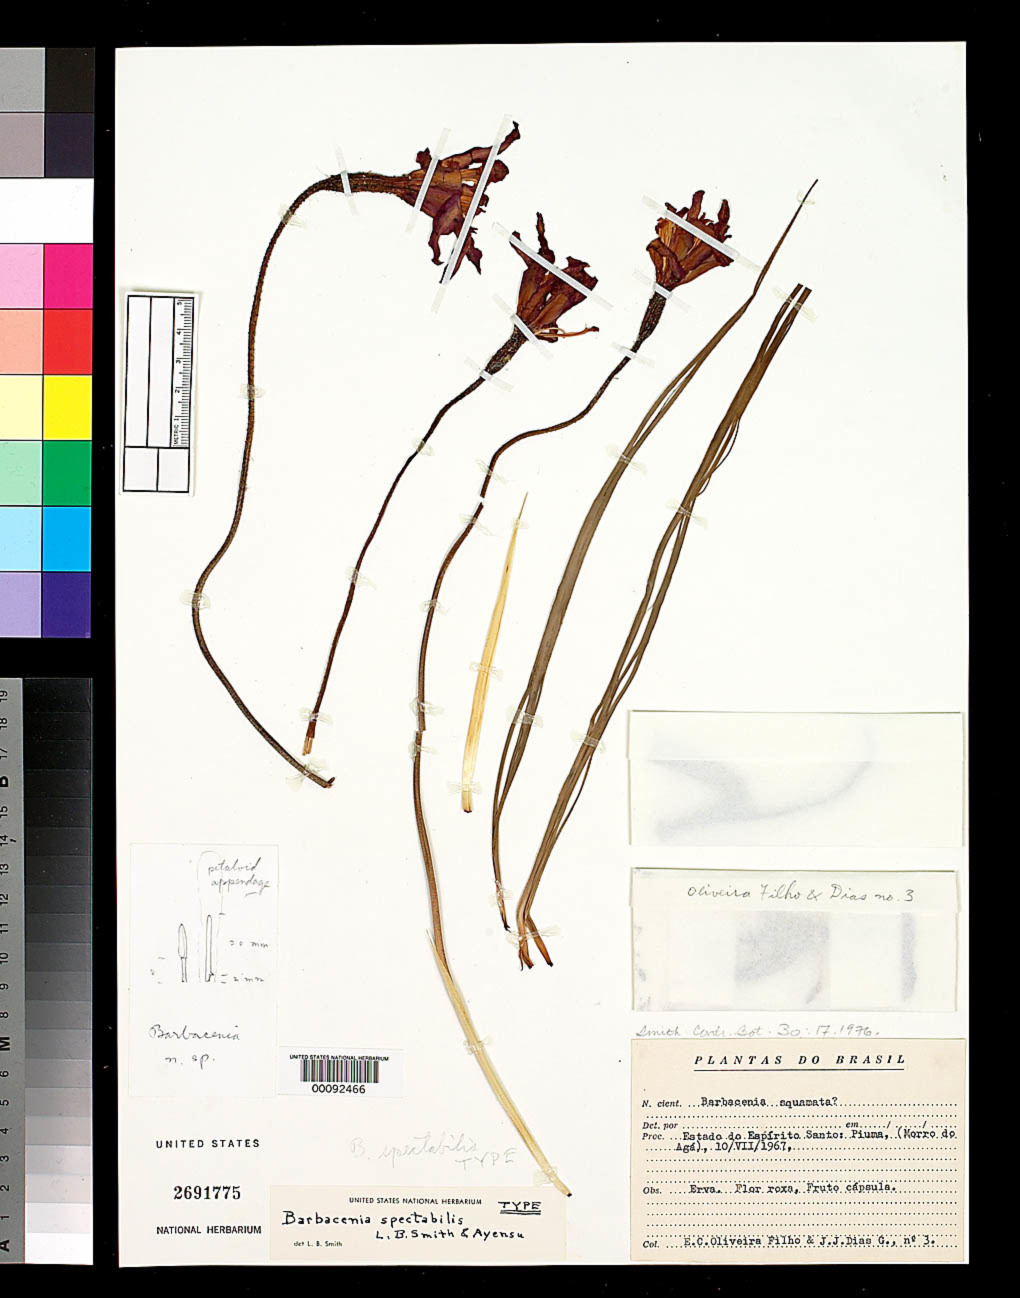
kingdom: Plantae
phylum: Tracheophyta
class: Liliopsida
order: Pandanales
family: Velloziaceae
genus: Barbacenia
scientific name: Barbacenia spectabilis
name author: L.B. Sm. & Ayensu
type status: Holotype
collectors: E. Oliveira-Filho & J. Dias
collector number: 3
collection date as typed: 10 Jul 1967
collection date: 1967-07-10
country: Brazil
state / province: Espírito Santo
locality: Piuma, Morro do Aga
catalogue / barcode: US 2691775